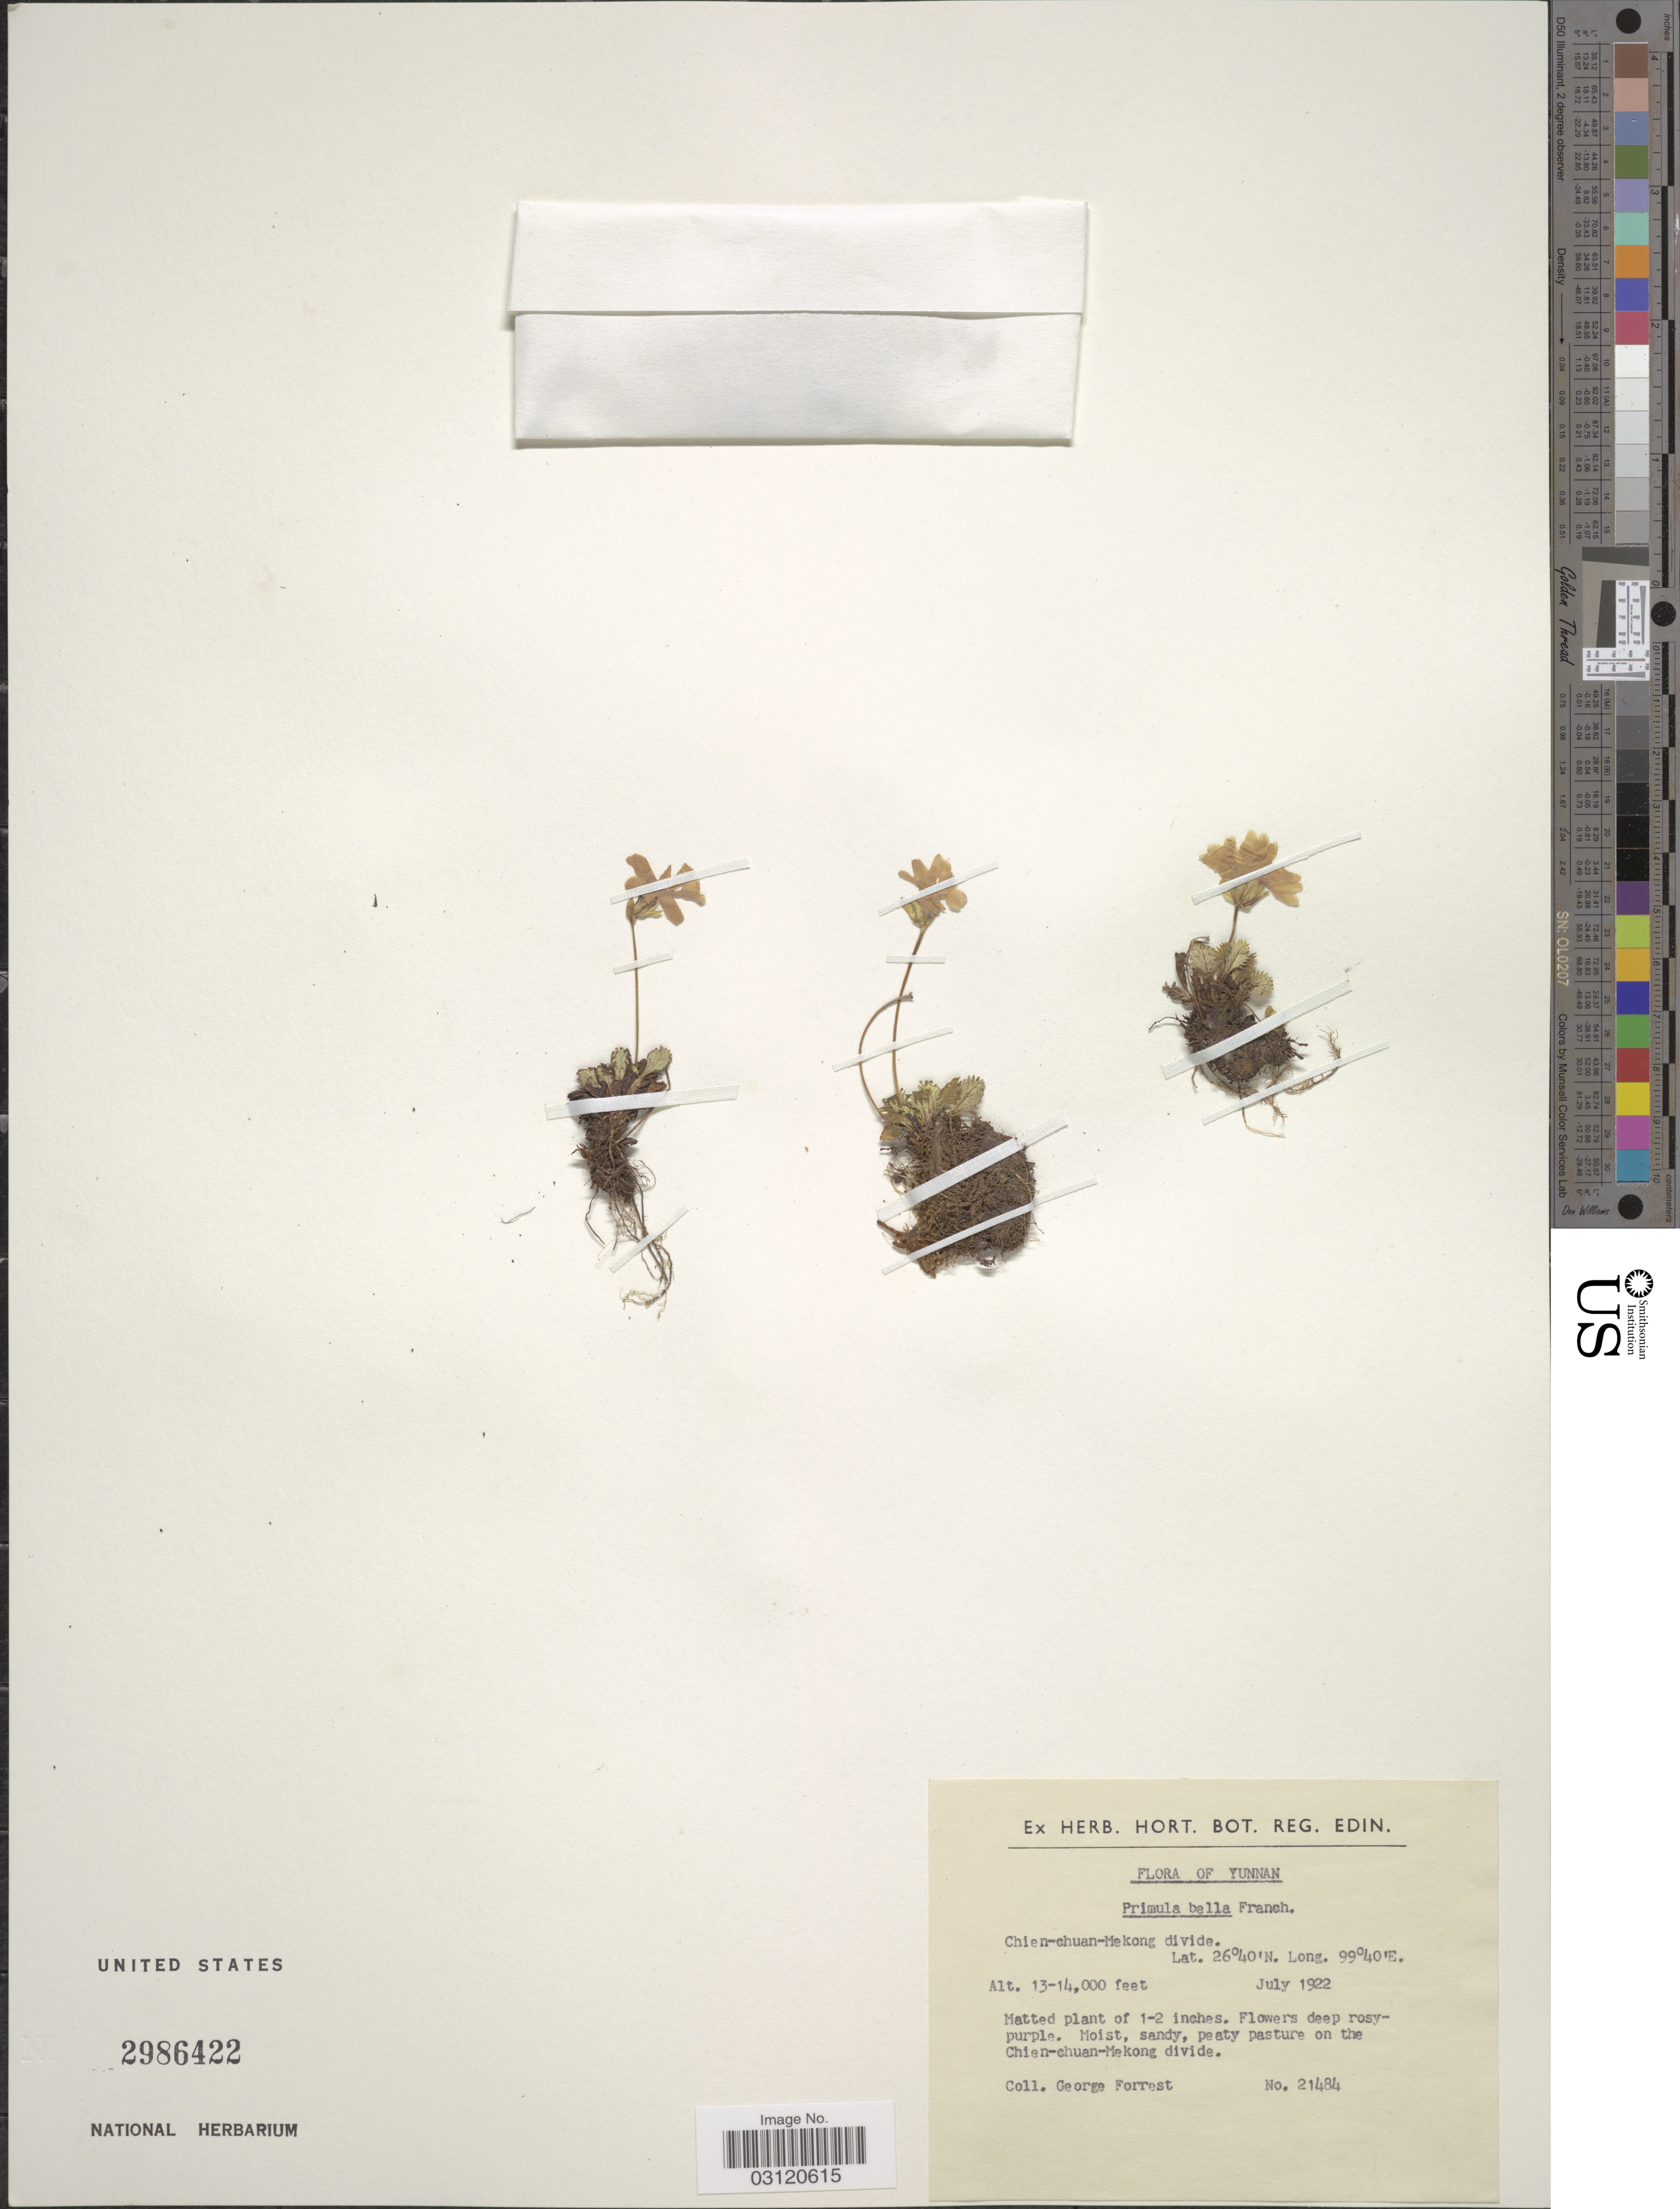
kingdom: Plantae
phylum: Tracheophyta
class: Magnoliopsida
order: Ericales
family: Primulaceae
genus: Primula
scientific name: Primula bella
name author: Franch.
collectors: G. Forrest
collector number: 21484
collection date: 1922-07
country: China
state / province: Yunnan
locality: Chien-chuan-Mekong divide.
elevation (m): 3962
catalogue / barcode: US 2986422